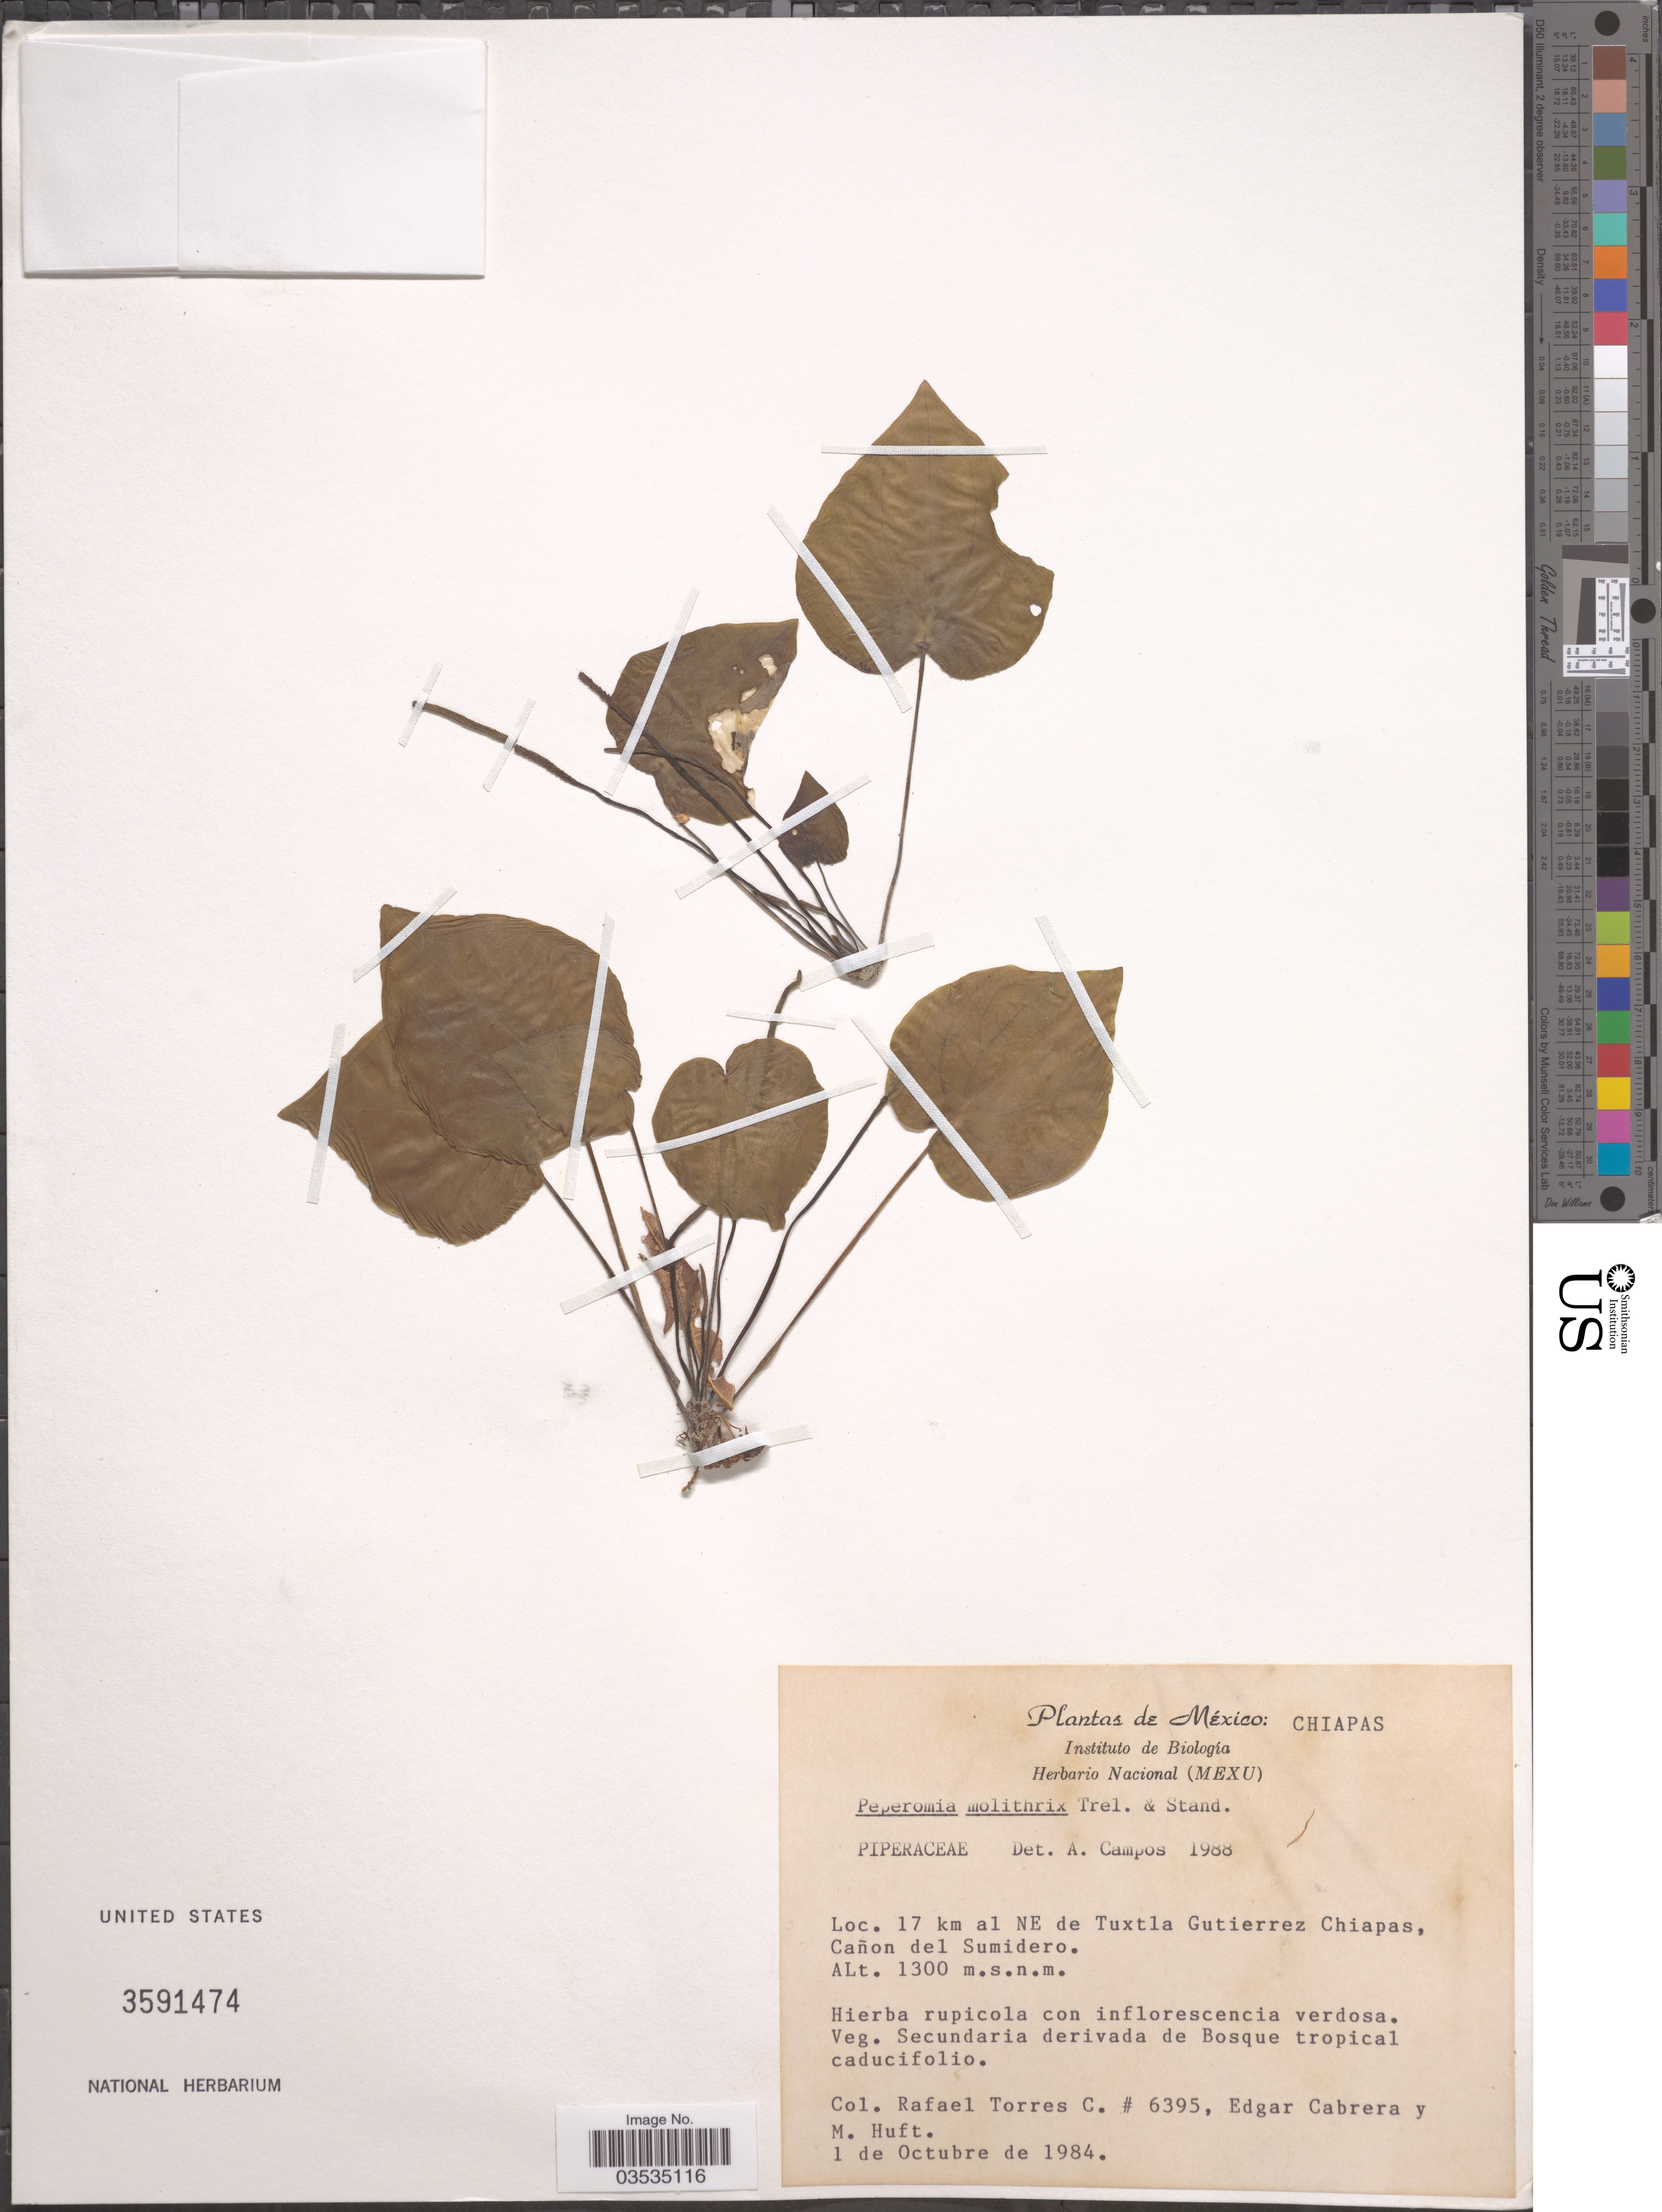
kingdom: Plantae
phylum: Tracheophyta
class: Magnoliopsida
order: Piperales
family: Piperaceae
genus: Peperomia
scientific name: Peperomia molithrix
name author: Trel. & Standl.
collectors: R. Torres C., E. Cabrera & M. Huft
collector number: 6395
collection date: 1984-10-01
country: Mexico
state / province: Chiapas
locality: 17 km al NE de Tuxtla Gutierrez Chiapas, Cañon del Sumidero.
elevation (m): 1300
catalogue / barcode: US 3591474